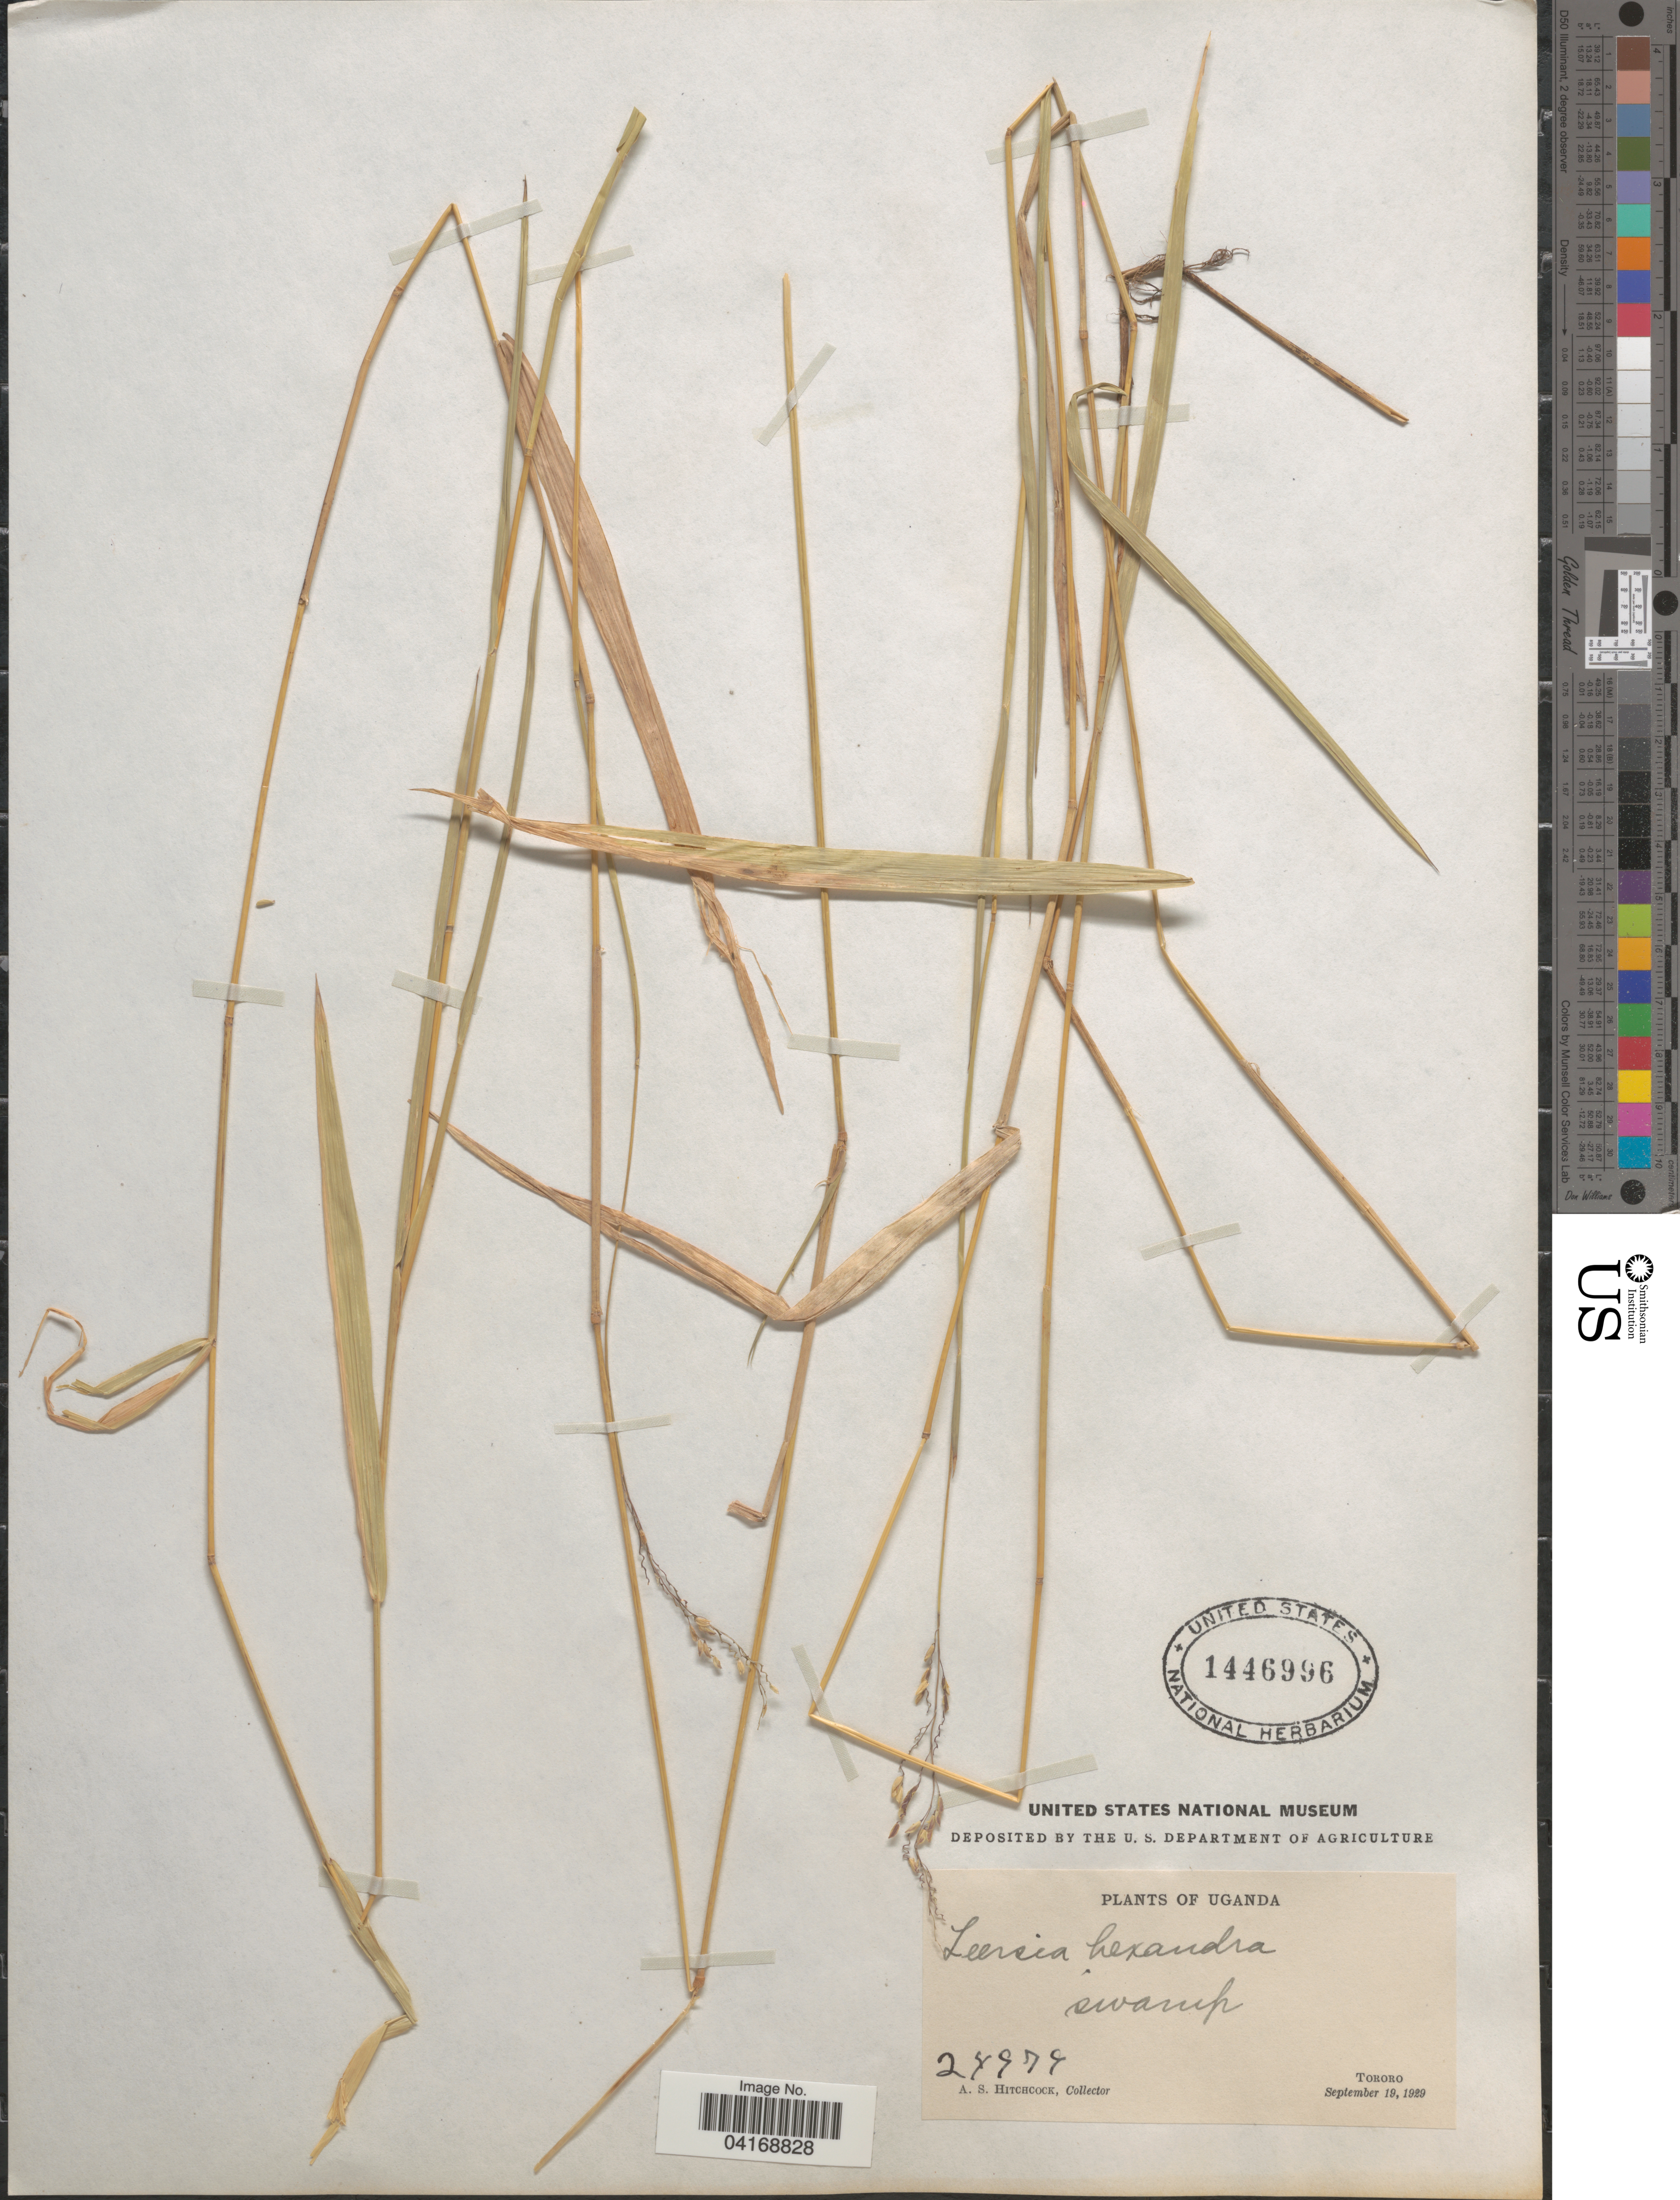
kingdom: Plantae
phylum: Tracheophyta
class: Liliopsida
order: Poales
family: Poaceae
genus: Leersia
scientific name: Leersia hexandra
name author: Sw.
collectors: A. S. Hitchcock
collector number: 24979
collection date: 1929-09-19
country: Uganda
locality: Tororo.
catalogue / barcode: US 1446996